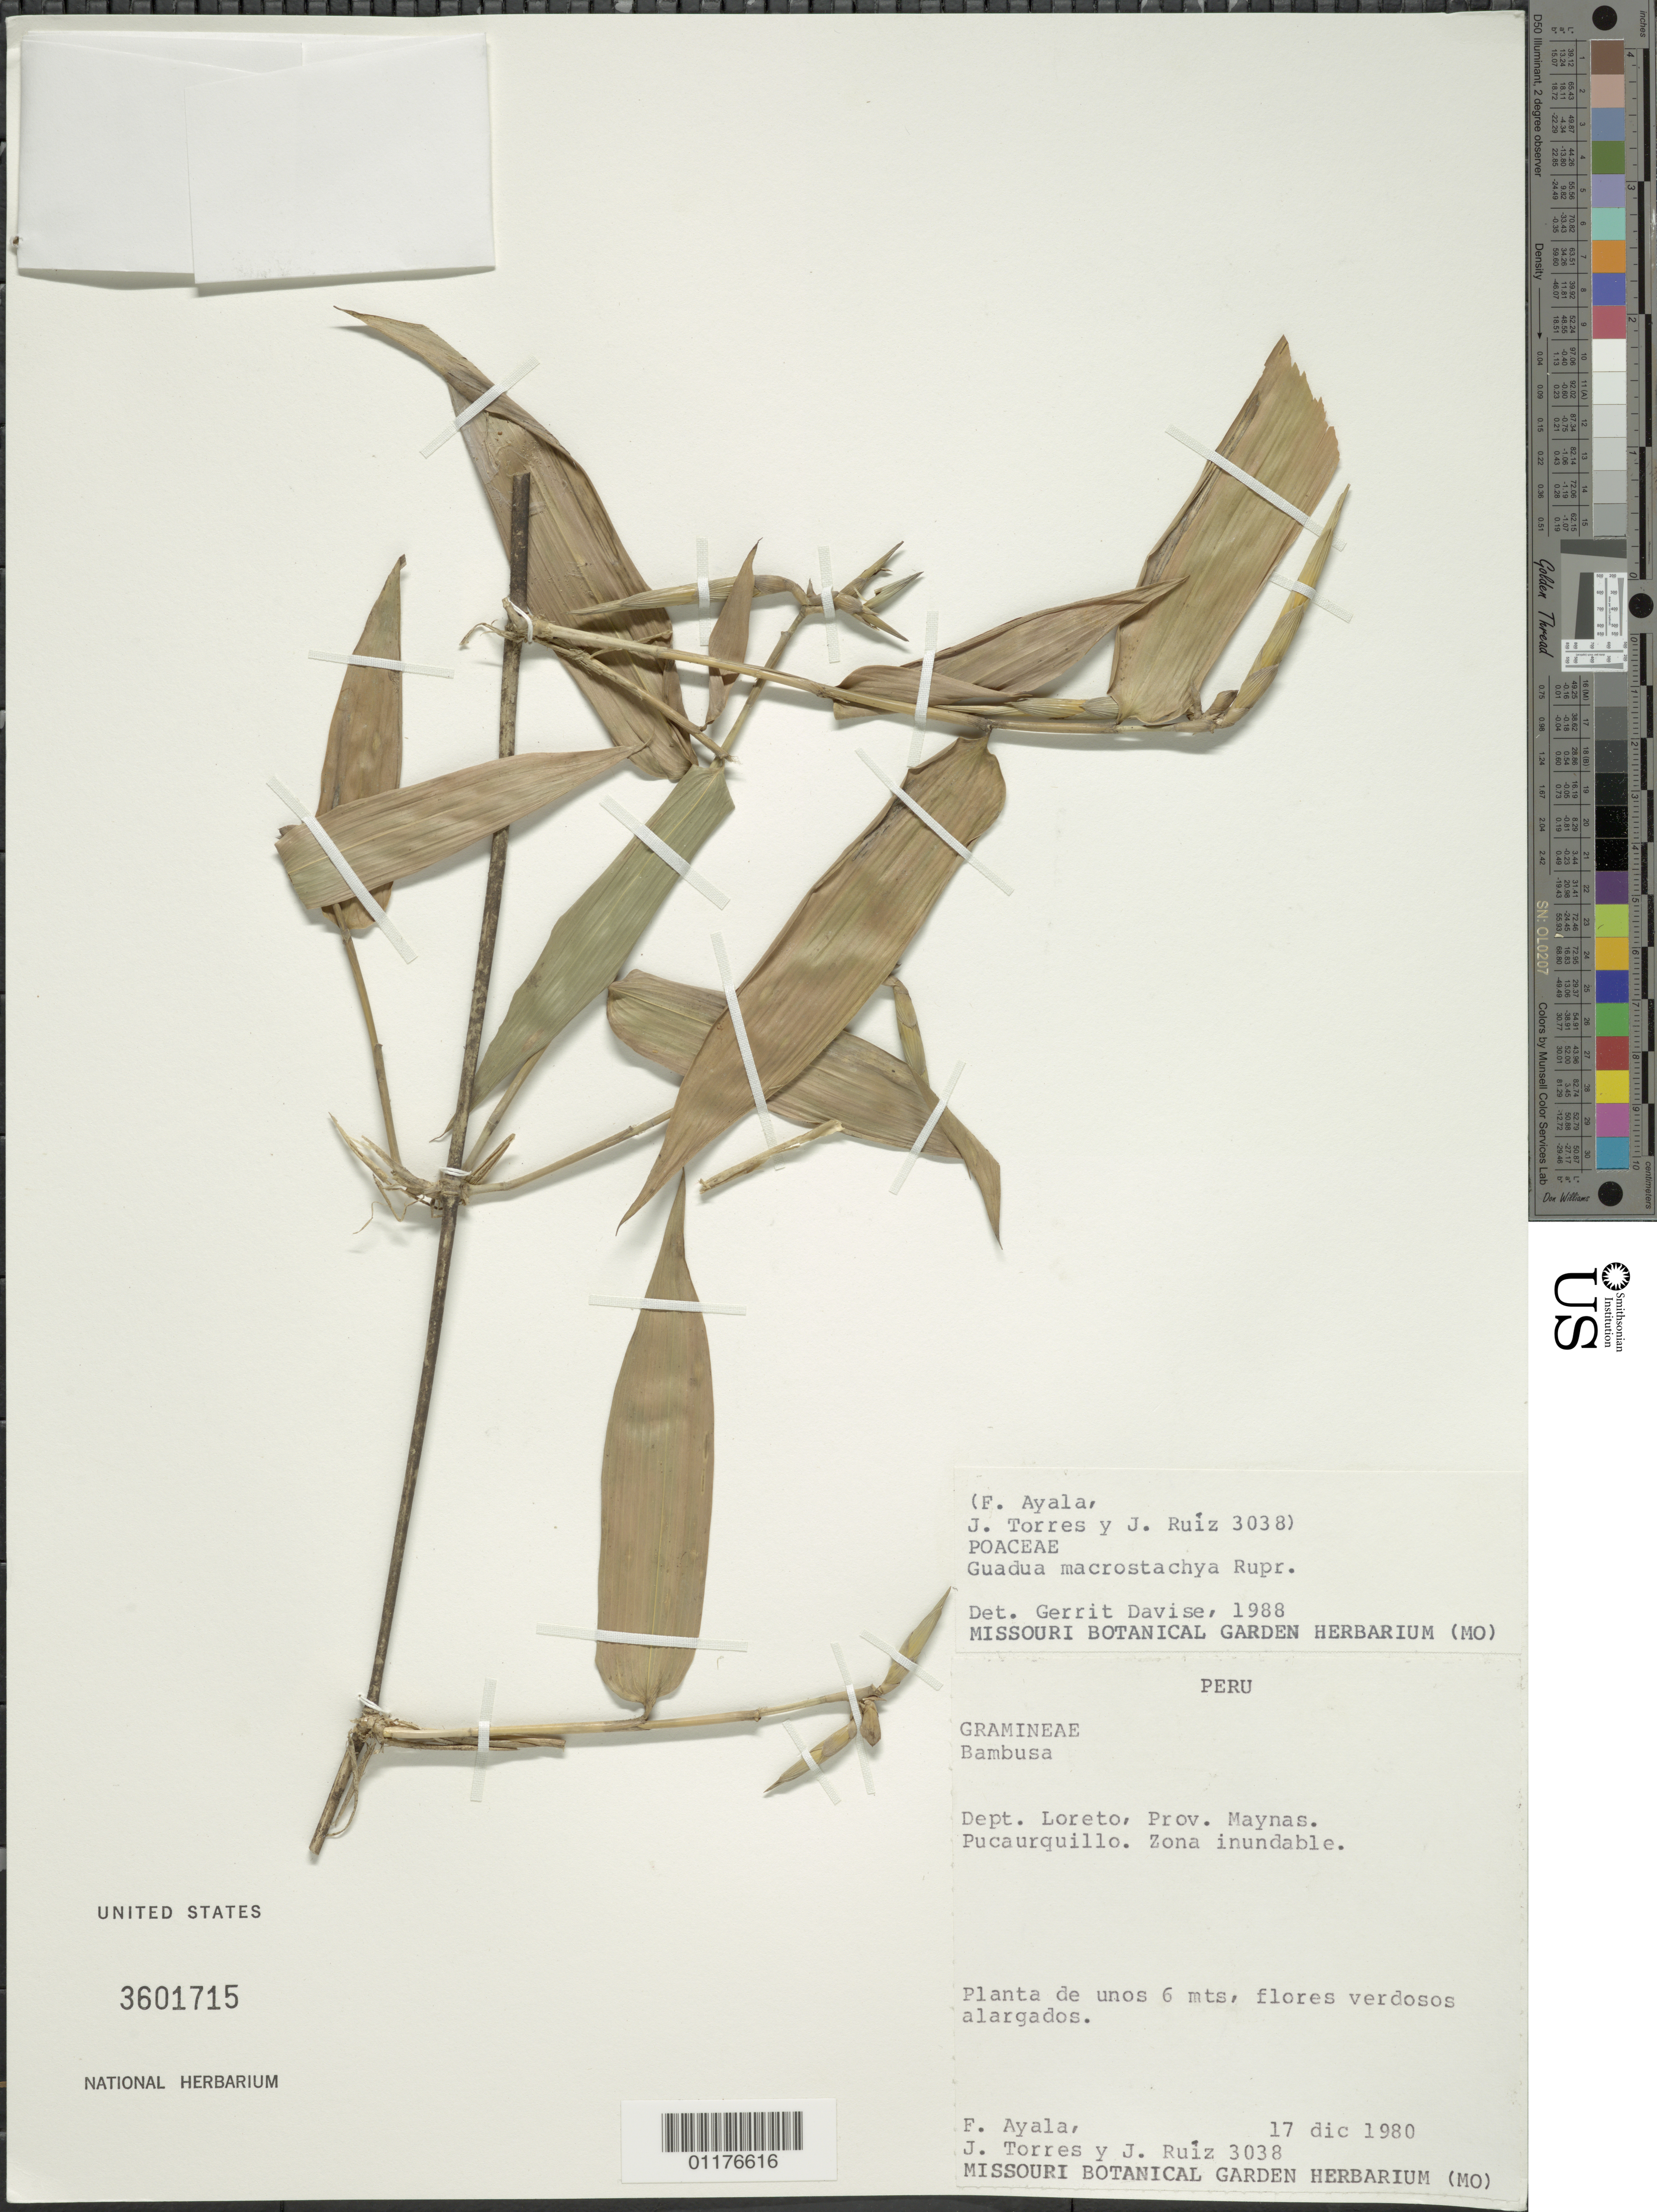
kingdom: Plantae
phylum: Tracheophyta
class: Liliopsida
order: Poales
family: Poaceae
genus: Guadua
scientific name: Guadua macrostachya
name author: Rupr.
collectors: F. Ayala, J. Torres & J. Ruiz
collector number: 3038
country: Peru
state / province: Loreto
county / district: Maynas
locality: Pucaurquillo, Zona inundable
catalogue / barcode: US 3601715